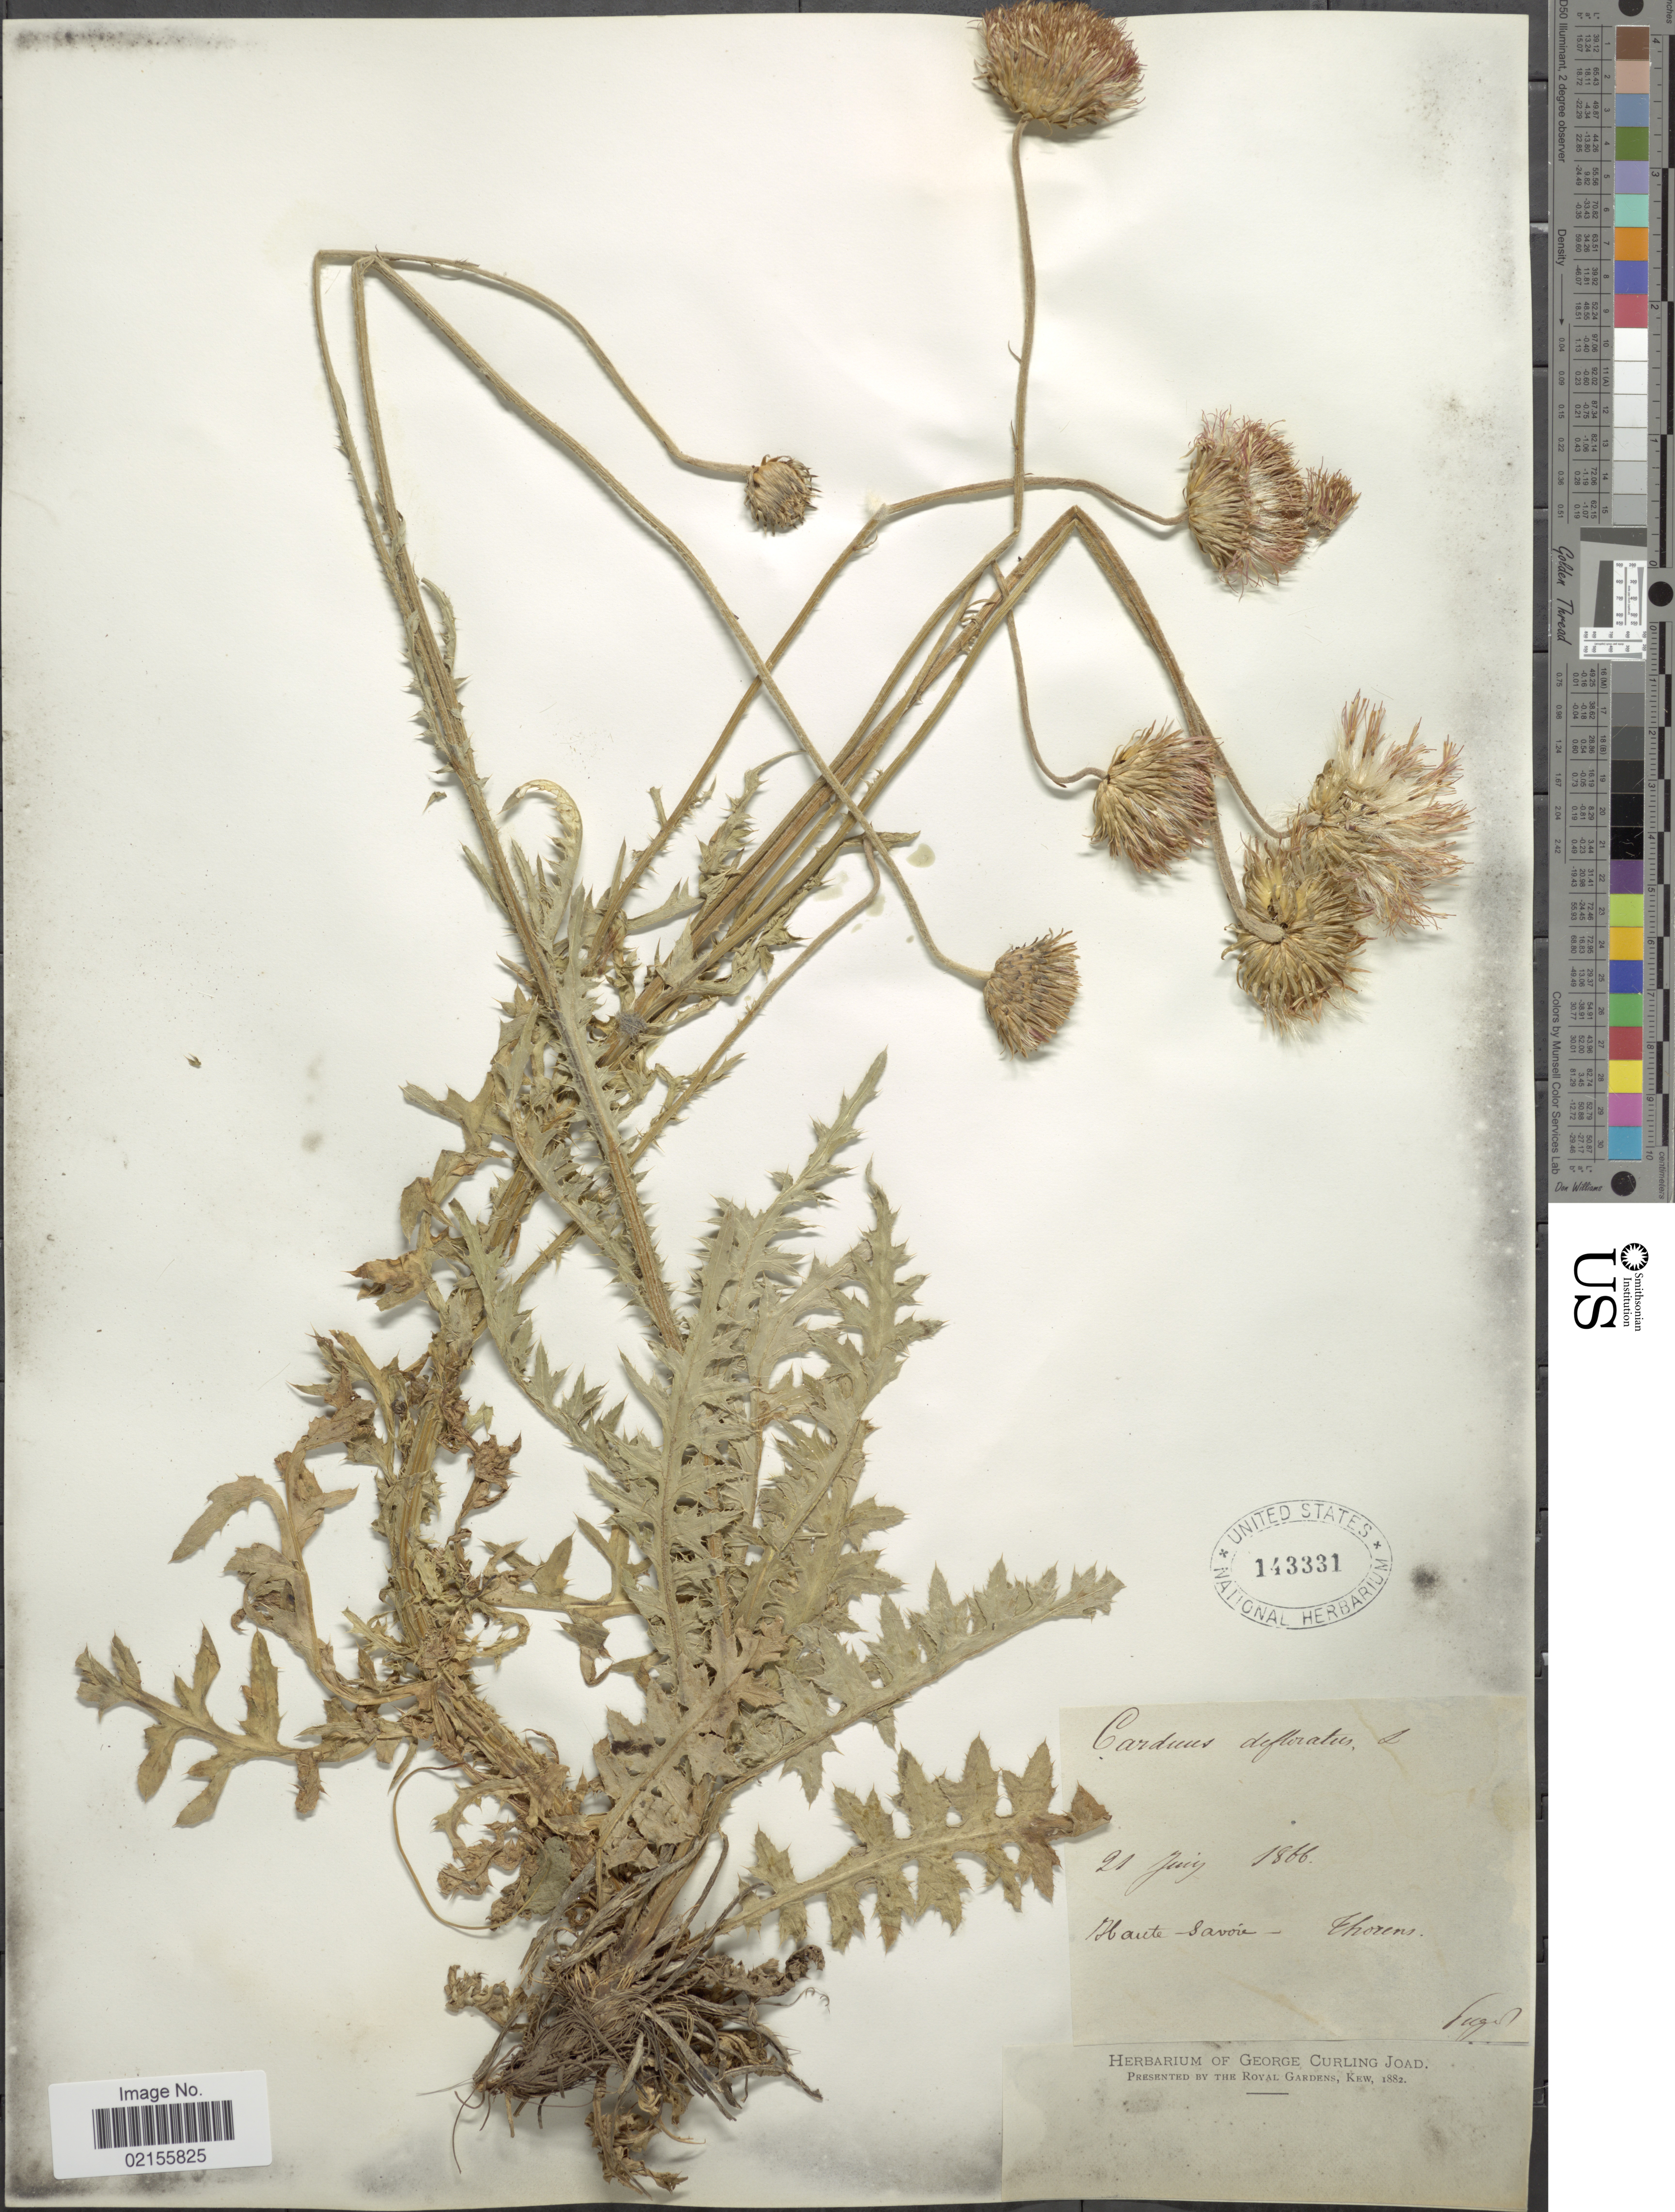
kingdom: Plantae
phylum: Tracheophyta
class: Magnoliopsida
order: Asterales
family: Asteraceae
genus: Carduus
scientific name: Carduus defloratus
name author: L.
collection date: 1866-06-21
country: France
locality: Haute-Savoie - Thorens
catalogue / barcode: US 143331